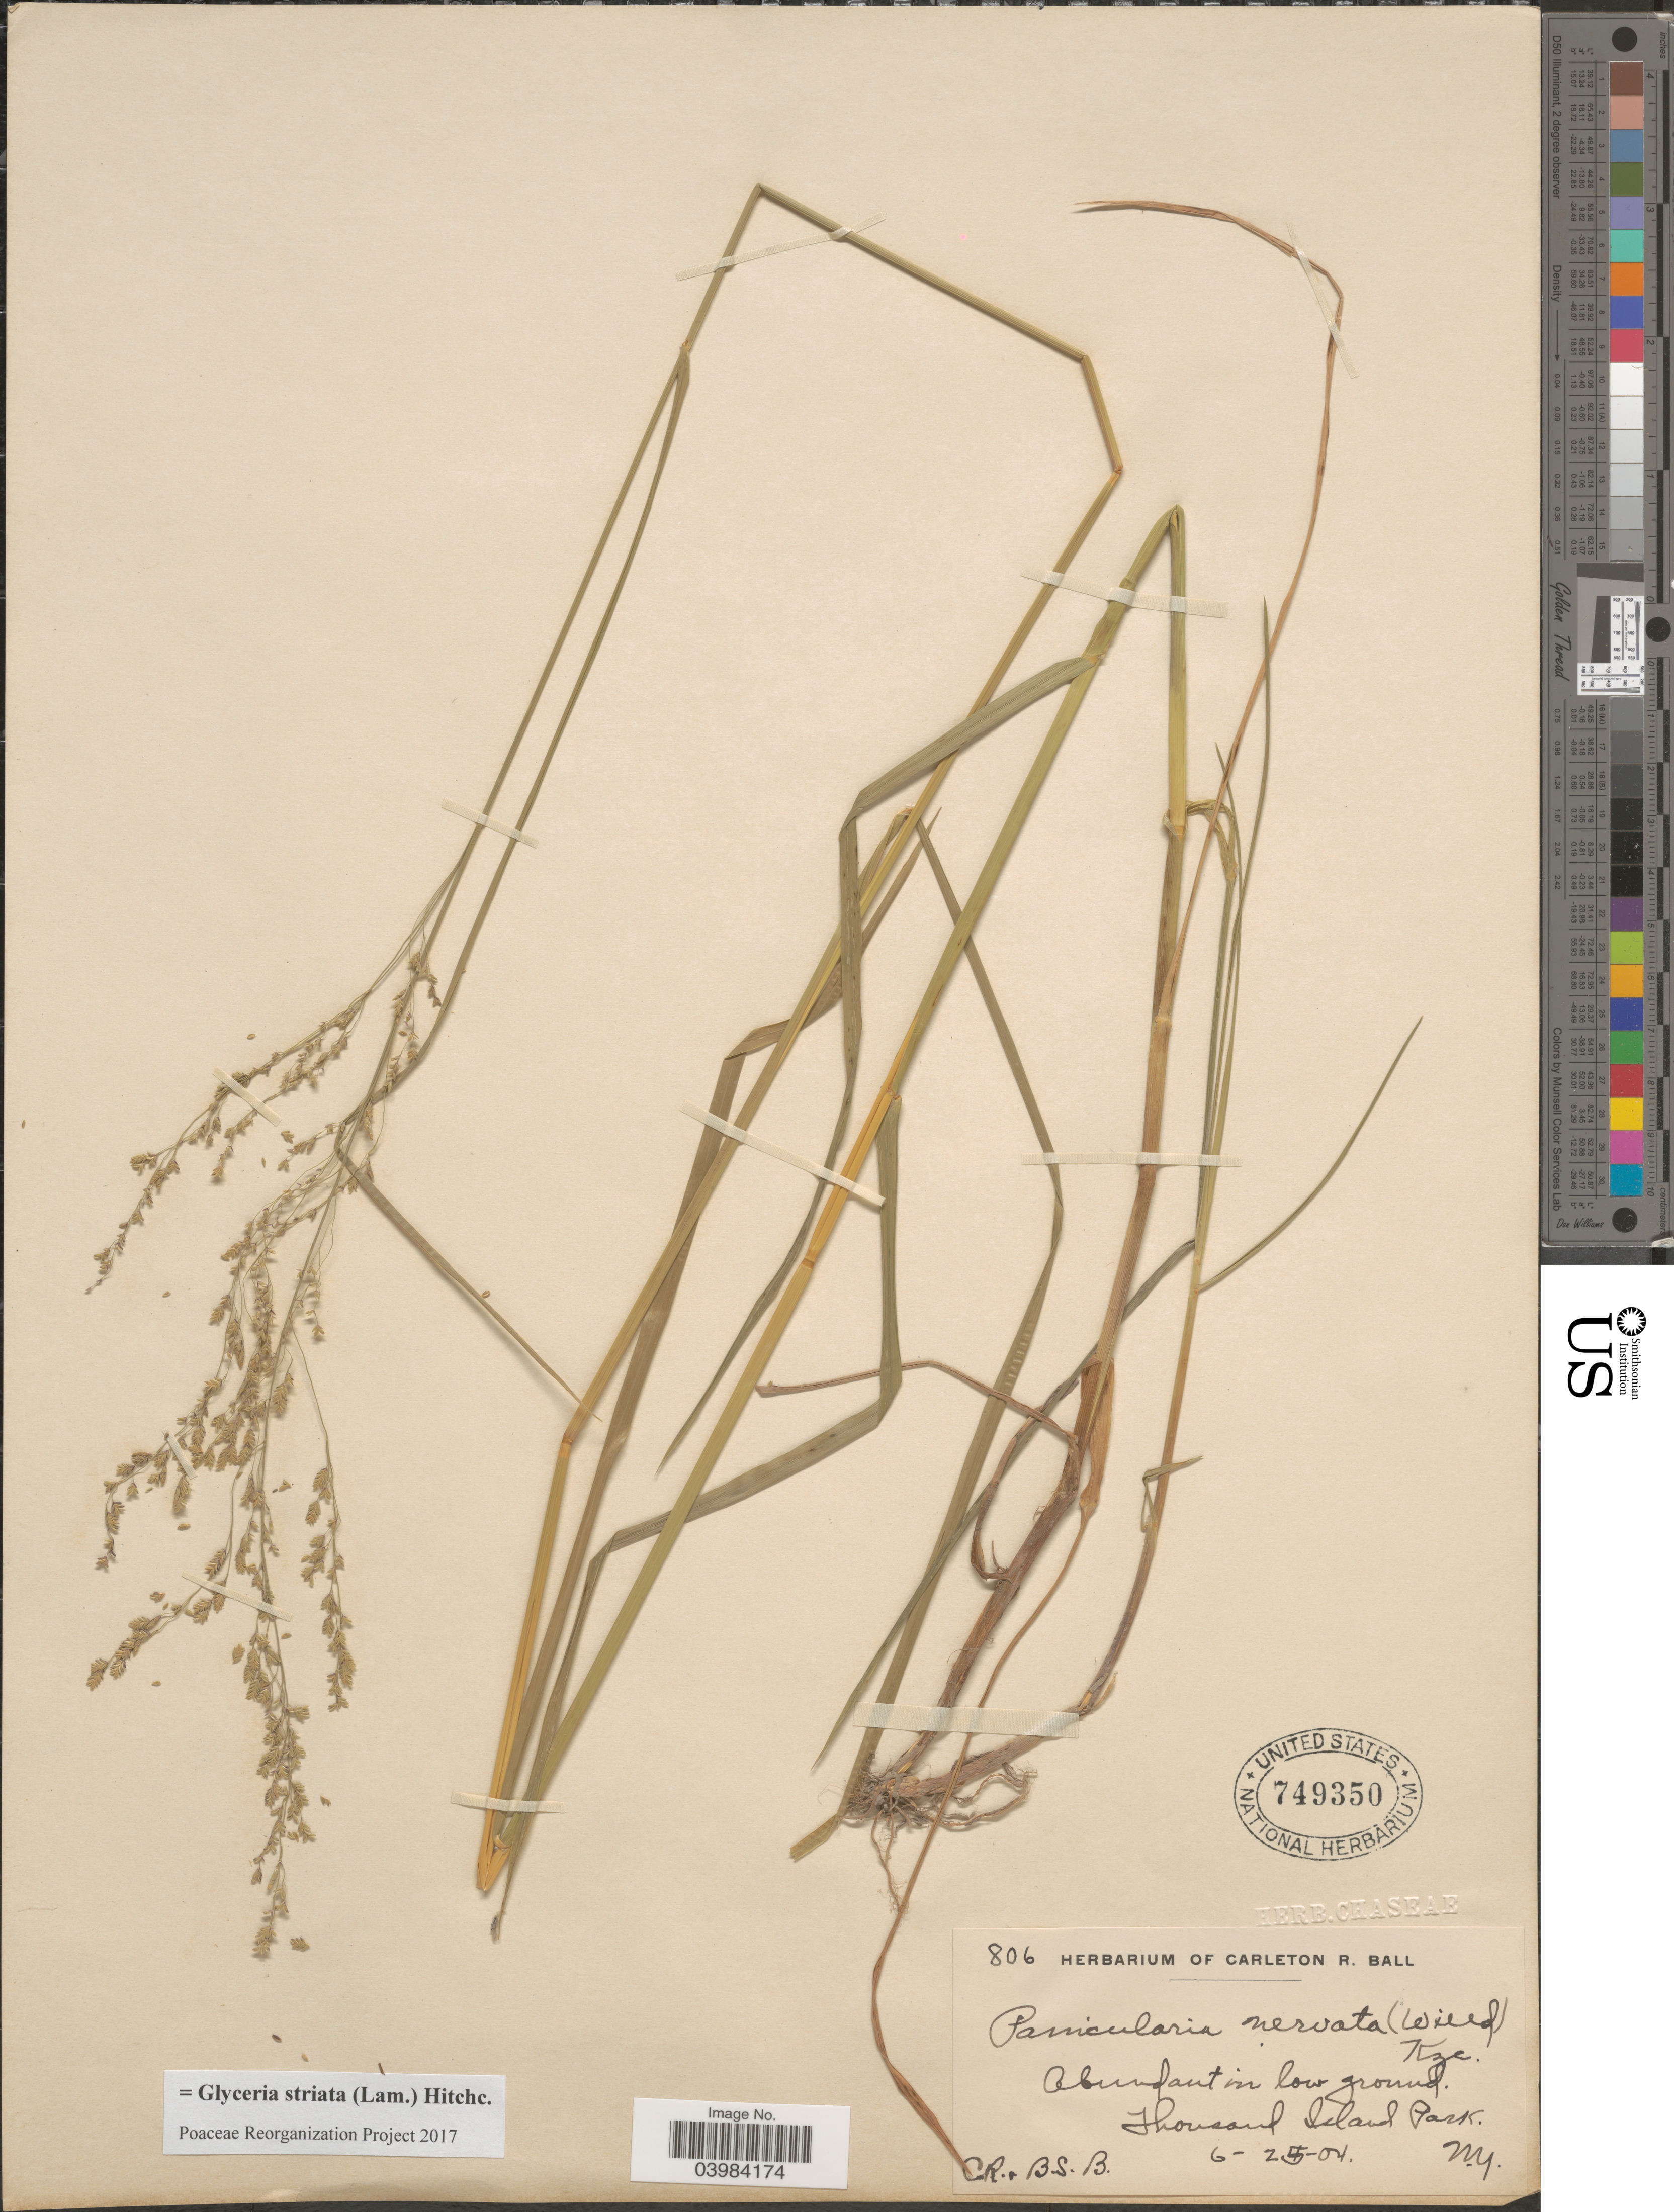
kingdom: Plantae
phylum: Tracheophyta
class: Liliopsida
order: Poales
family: Poaceae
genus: Glyceria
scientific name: Glyceria striata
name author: (Lam.) Hitchc.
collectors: C. R. Ball & B. S. Ball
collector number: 806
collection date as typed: Transcribed d/m/y: 25/6/4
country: United States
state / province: New York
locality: Thousand Island Park.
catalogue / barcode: US 749350